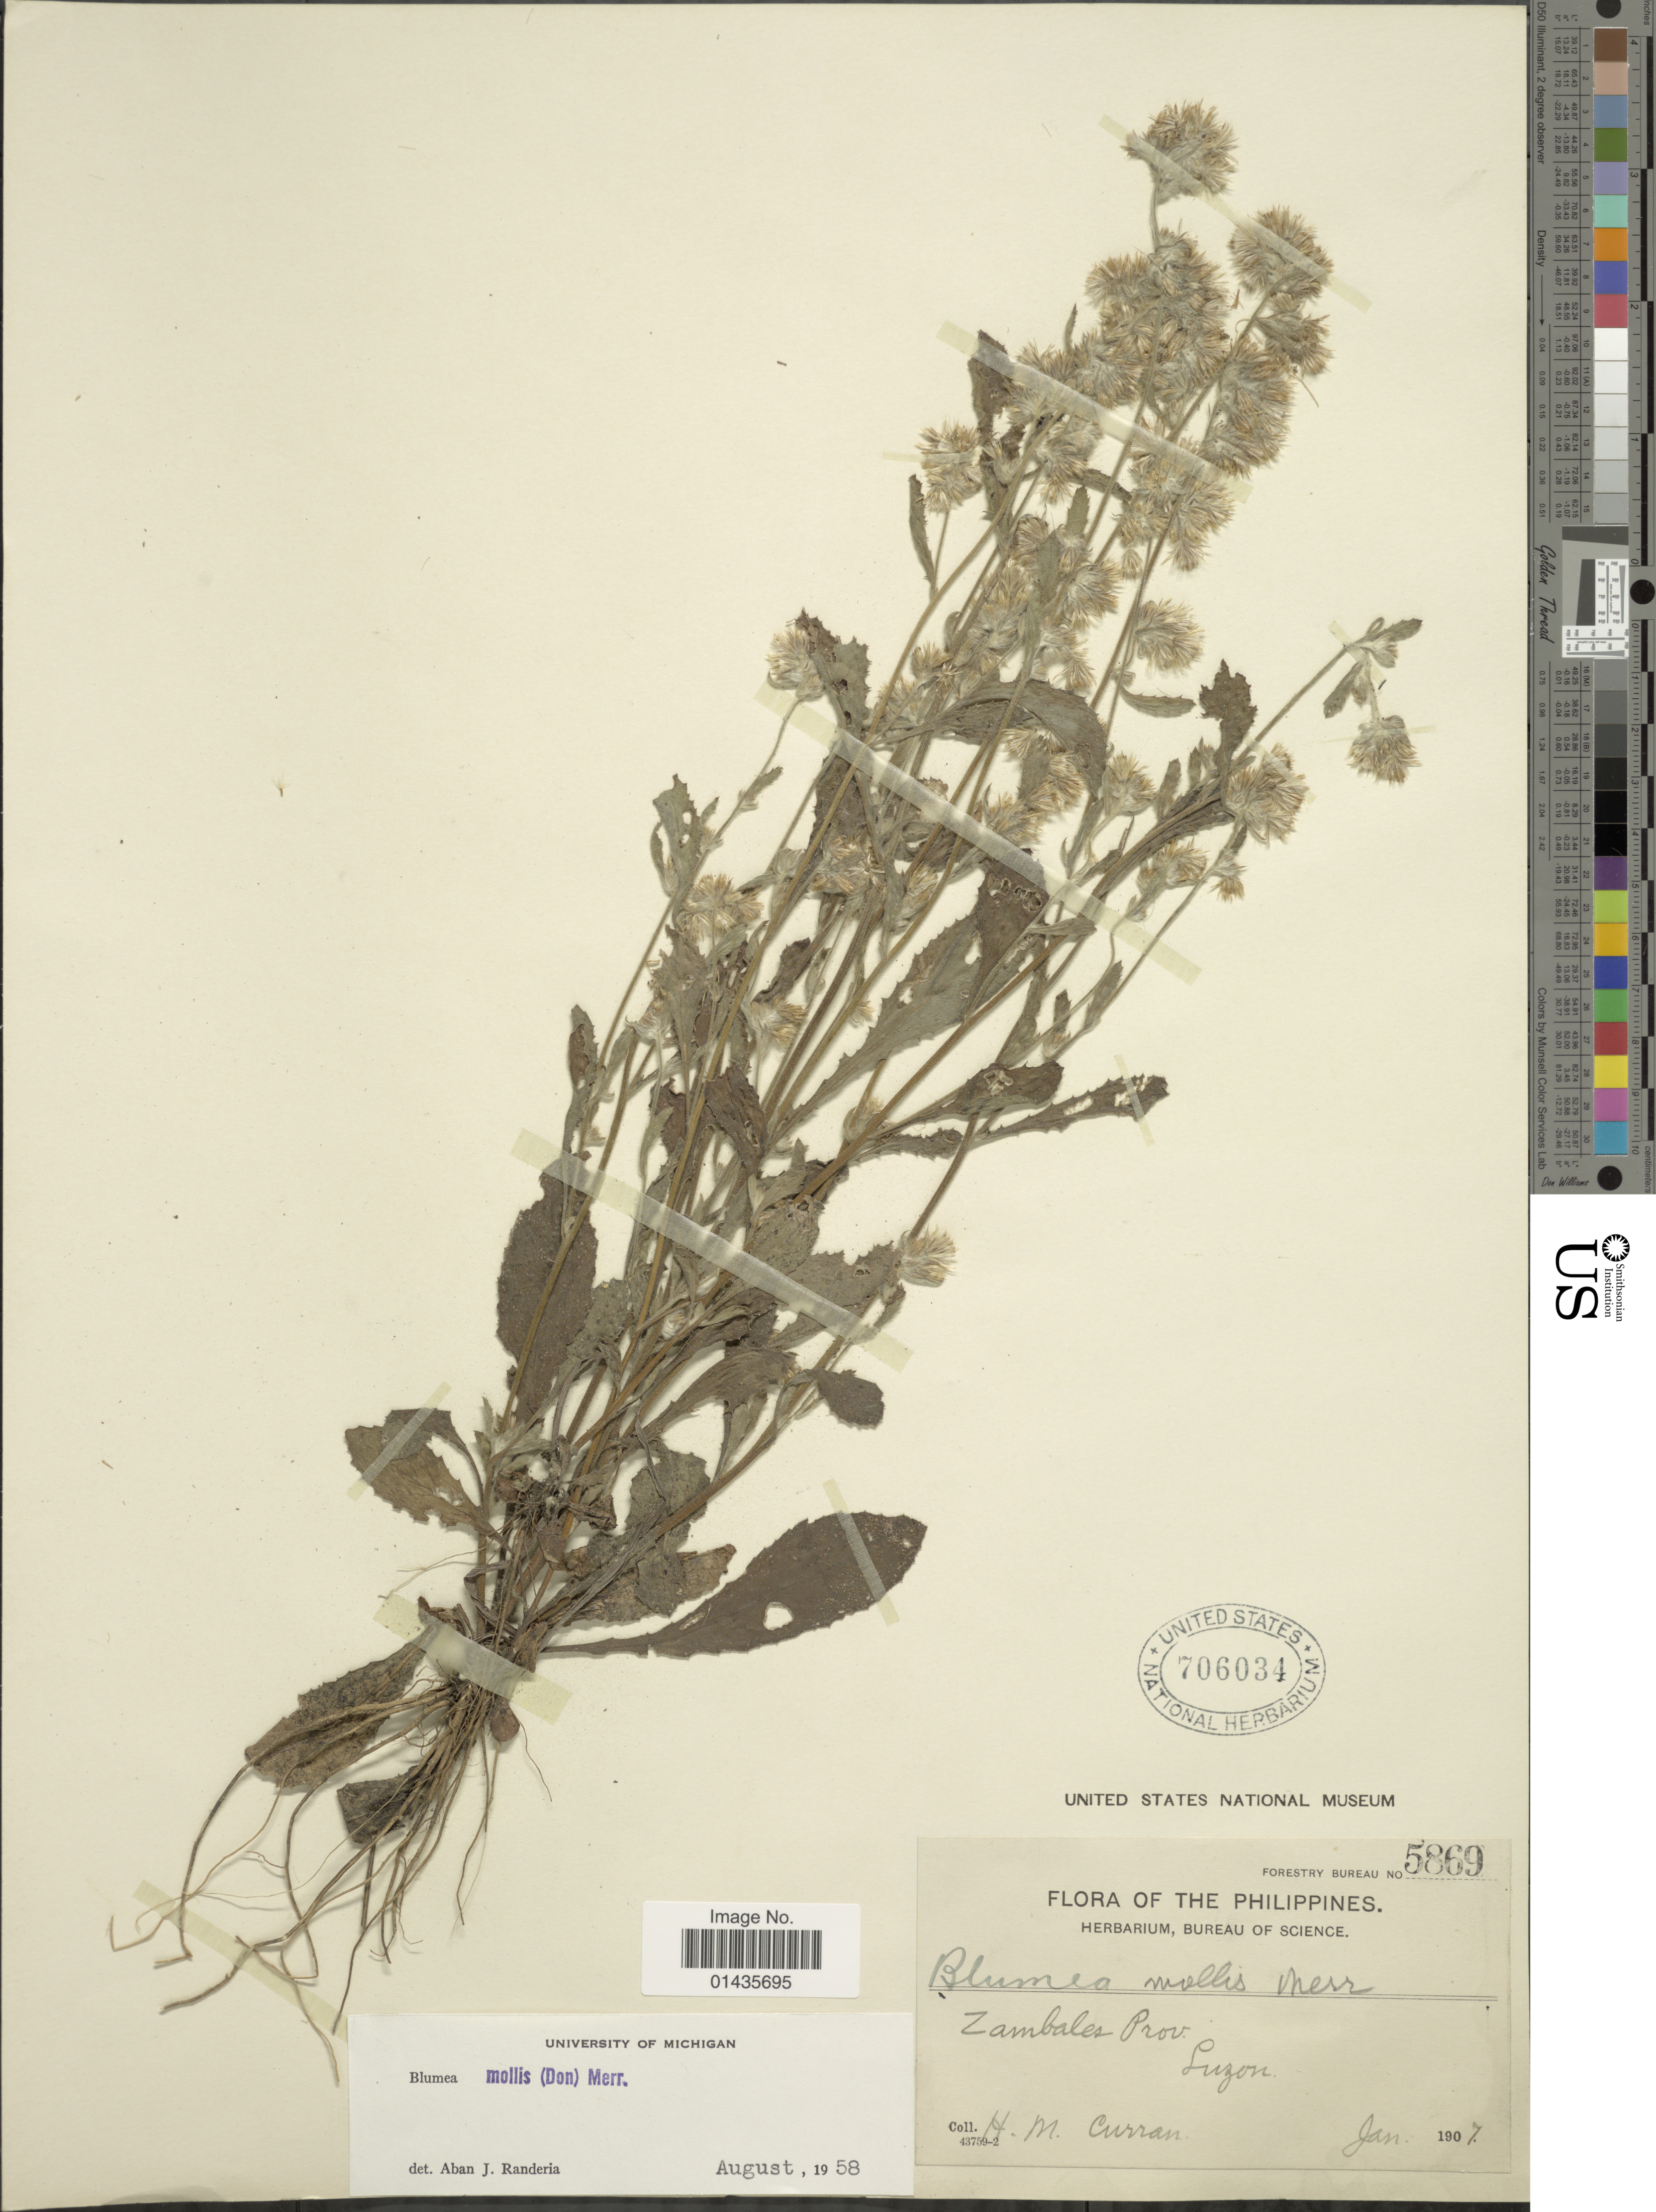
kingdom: Plantae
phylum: Tracheophyta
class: Magnoliopsida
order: Asterales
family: Asteraceae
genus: Blumea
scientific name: Blumea mollis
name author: (D. Don) Merr.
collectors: H. M. Curran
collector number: Forestry Bureau 5869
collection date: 1907-01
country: Philippines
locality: Zambales Prov., Luzon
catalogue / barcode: US 706034